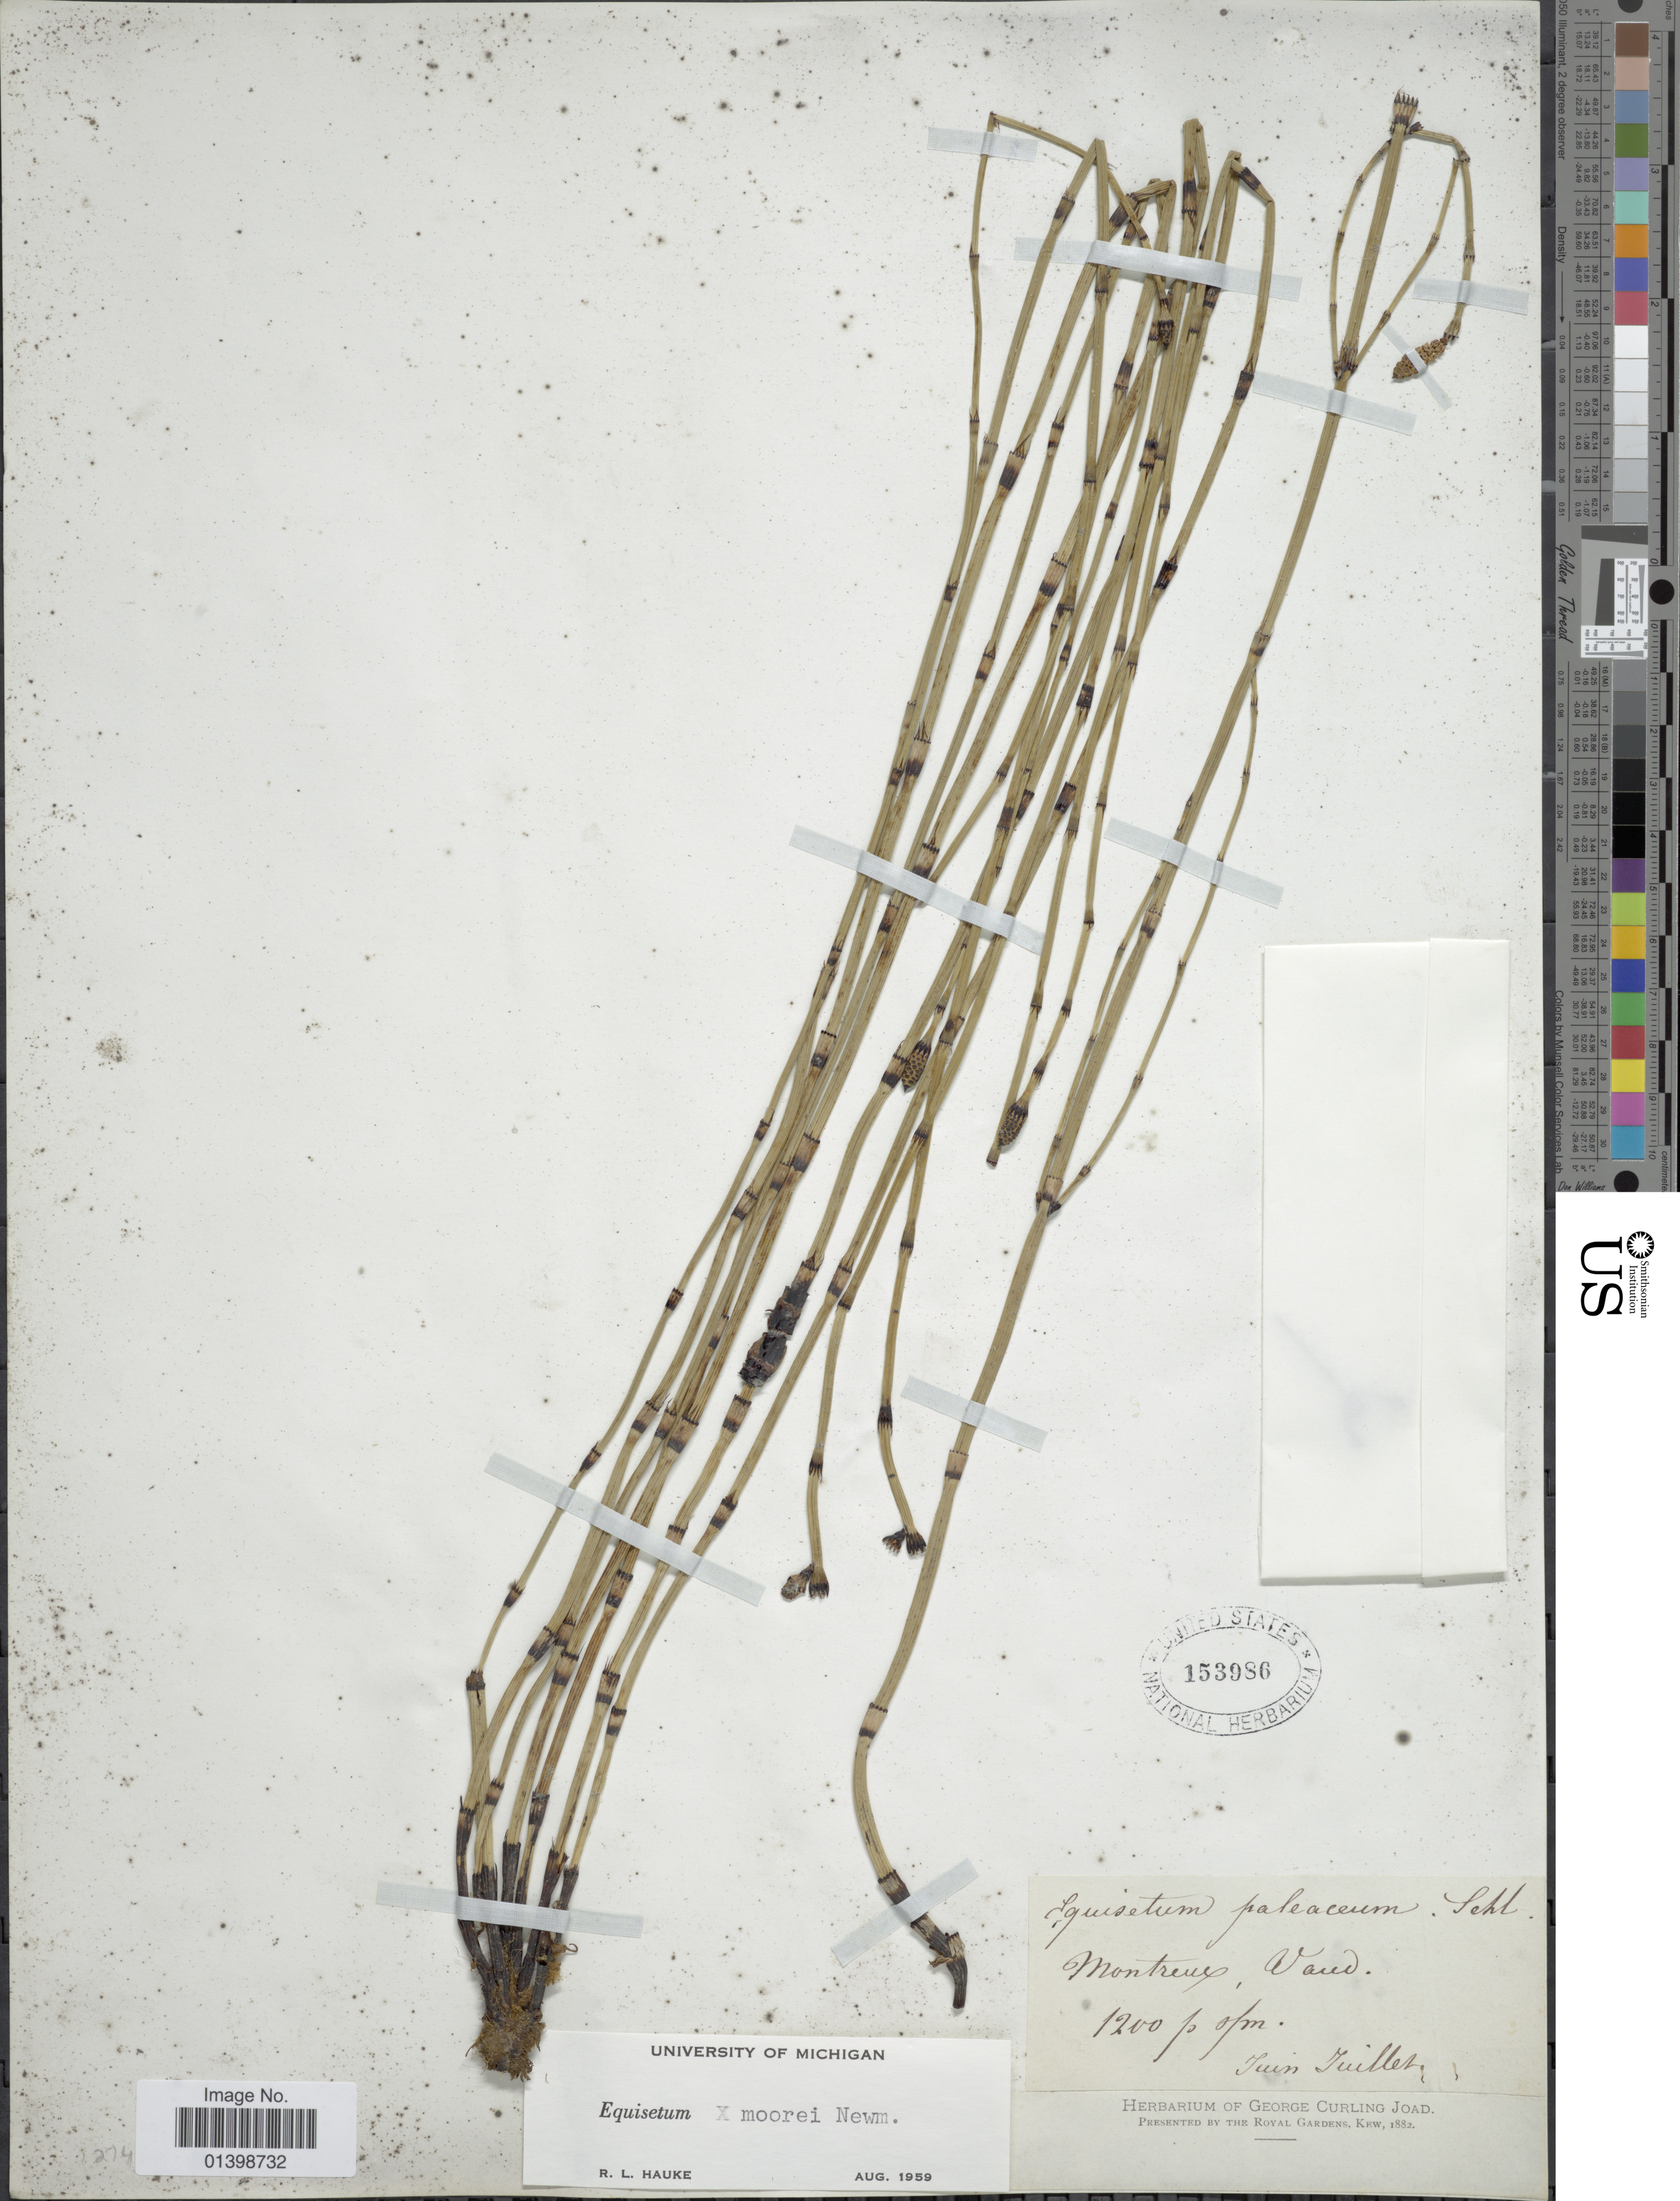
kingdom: Plantae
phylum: Tracheophyta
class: Polypodiopsida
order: Equisetales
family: Equisetaceae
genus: Equisetum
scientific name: Equisetum moorei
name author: Newman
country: Switzerland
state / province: Vaud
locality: Montreux.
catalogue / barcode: US 153986